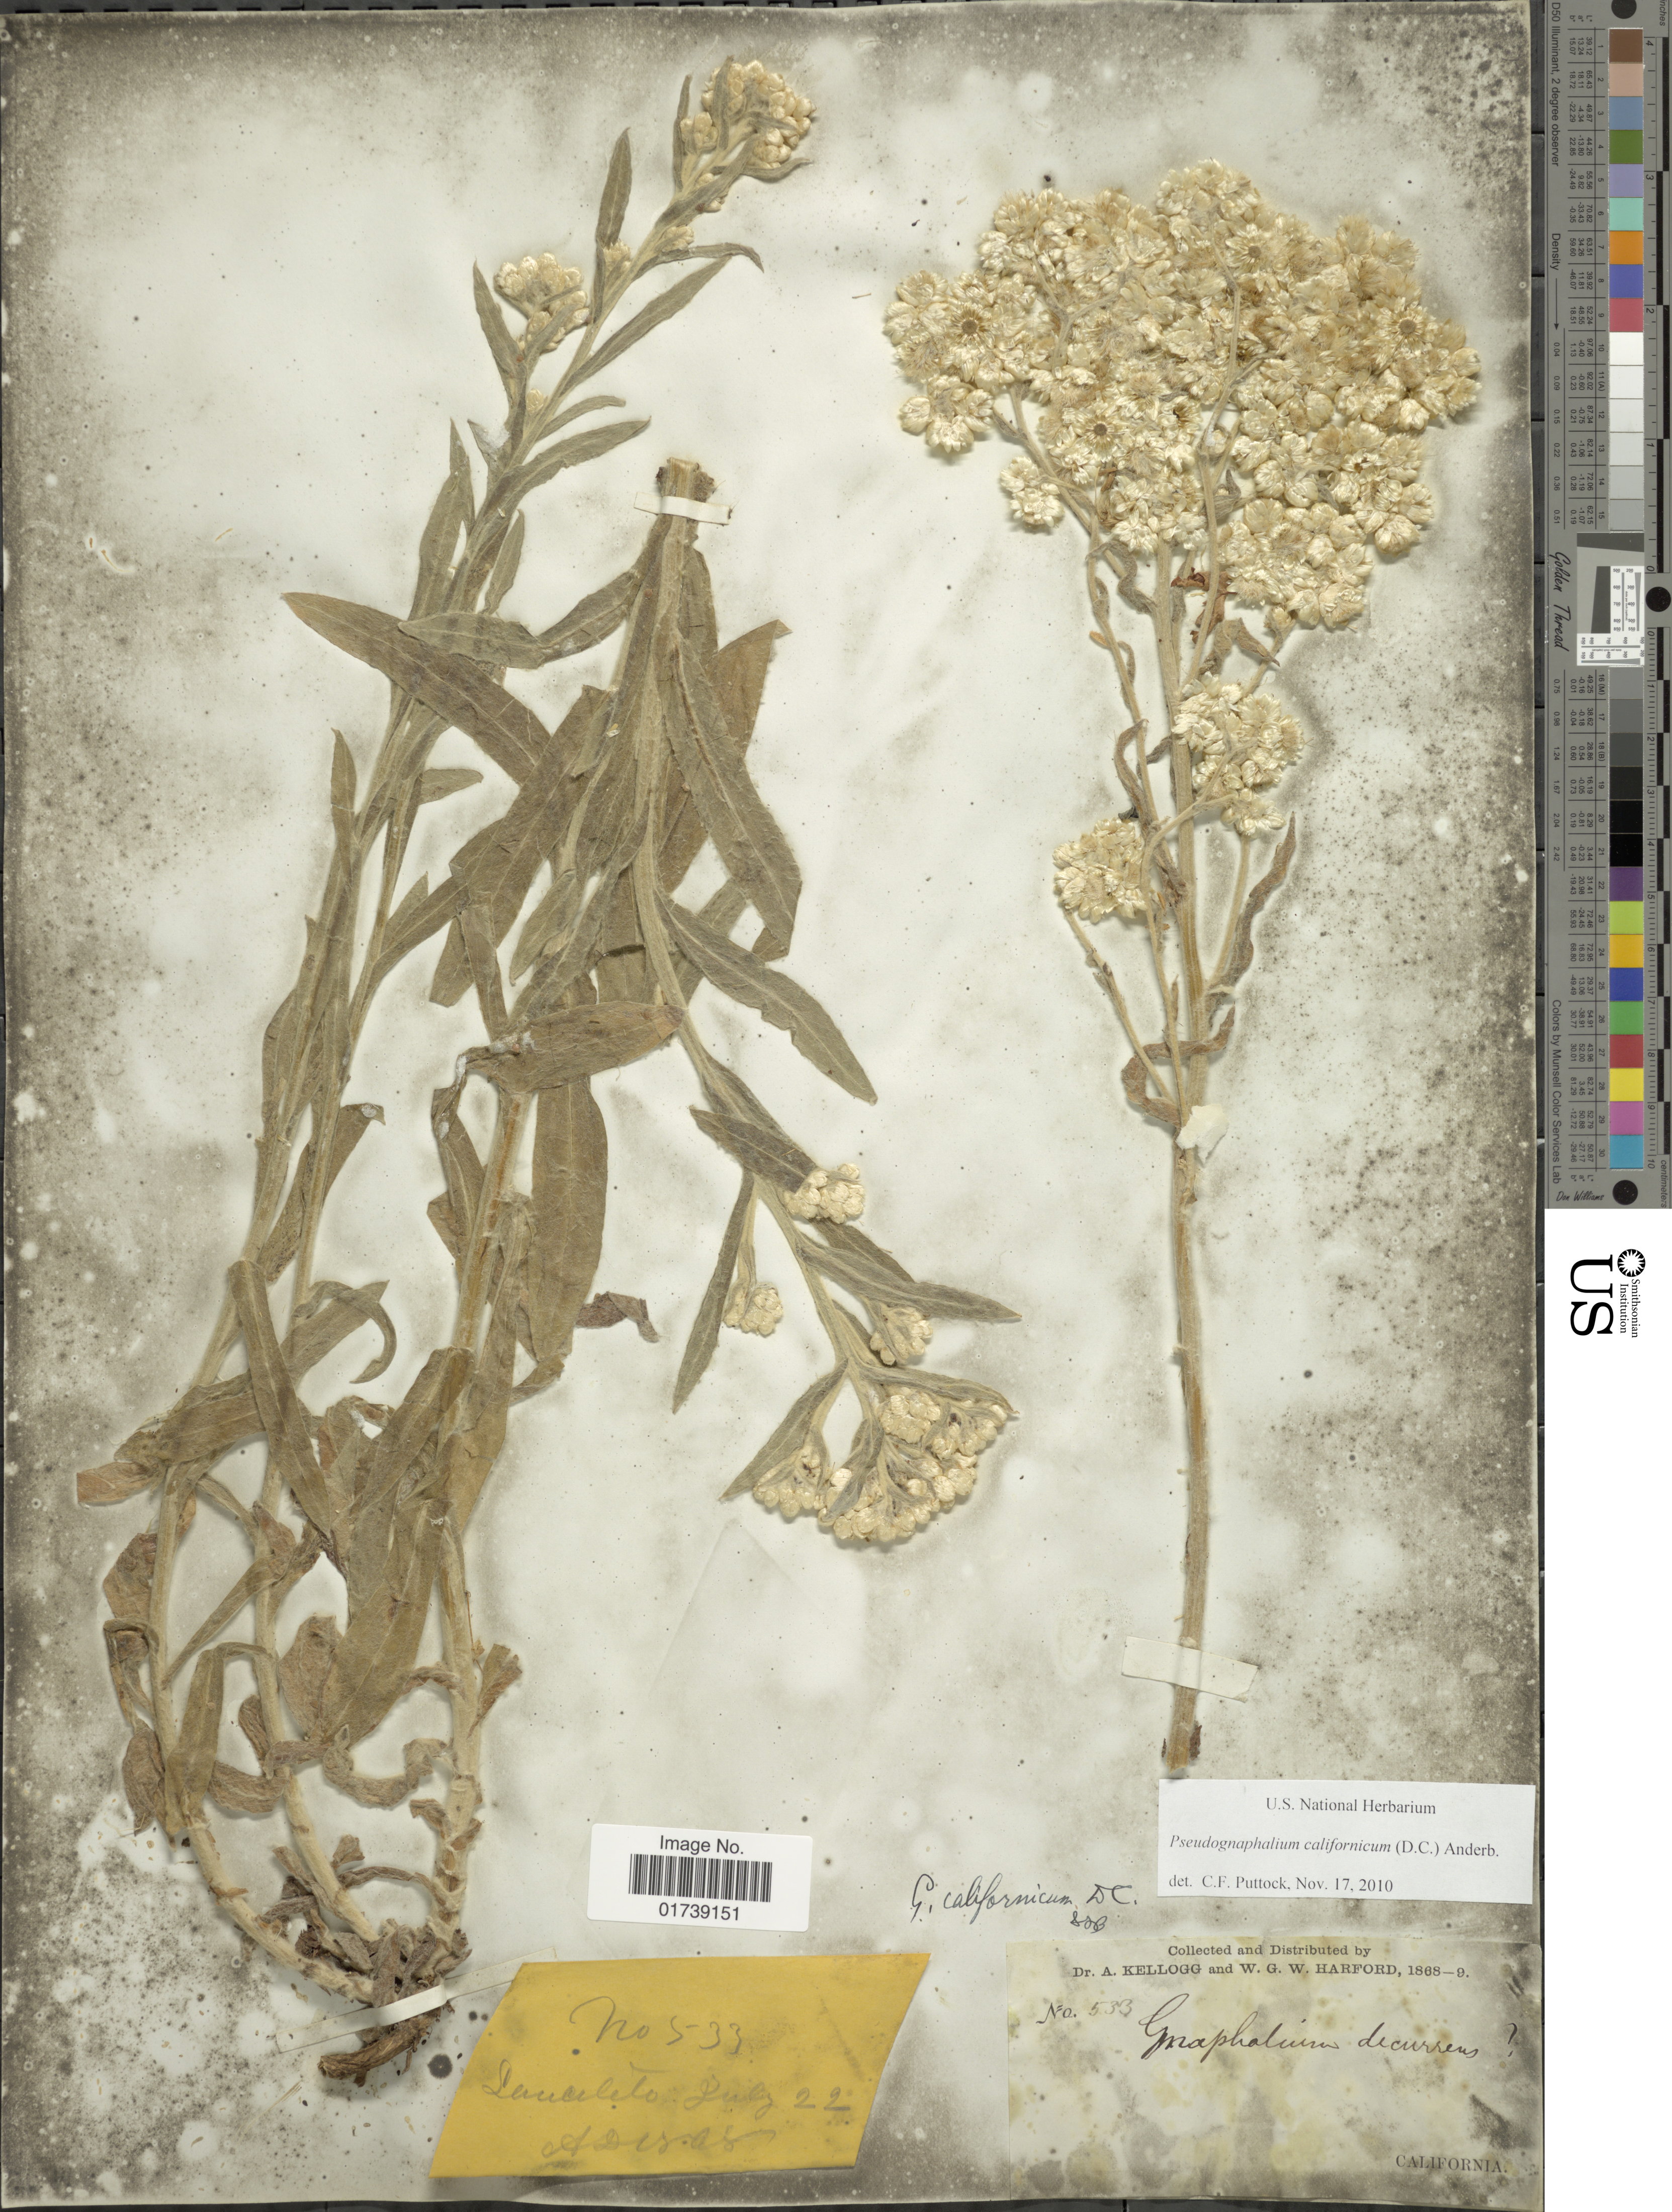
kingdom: Plantae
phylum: Tracheophyta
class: Magnoliopsida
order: Asterales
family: Asteraceae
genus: Pseudognaphalium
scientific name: Pseudognaphalium californicum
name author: (DC.) Anderb.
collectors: A. Kellogg & W. G. W. Harford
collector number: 533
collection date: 1868-07-22/1869-07-22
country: United States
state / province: California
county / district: Marin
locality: Sausalito